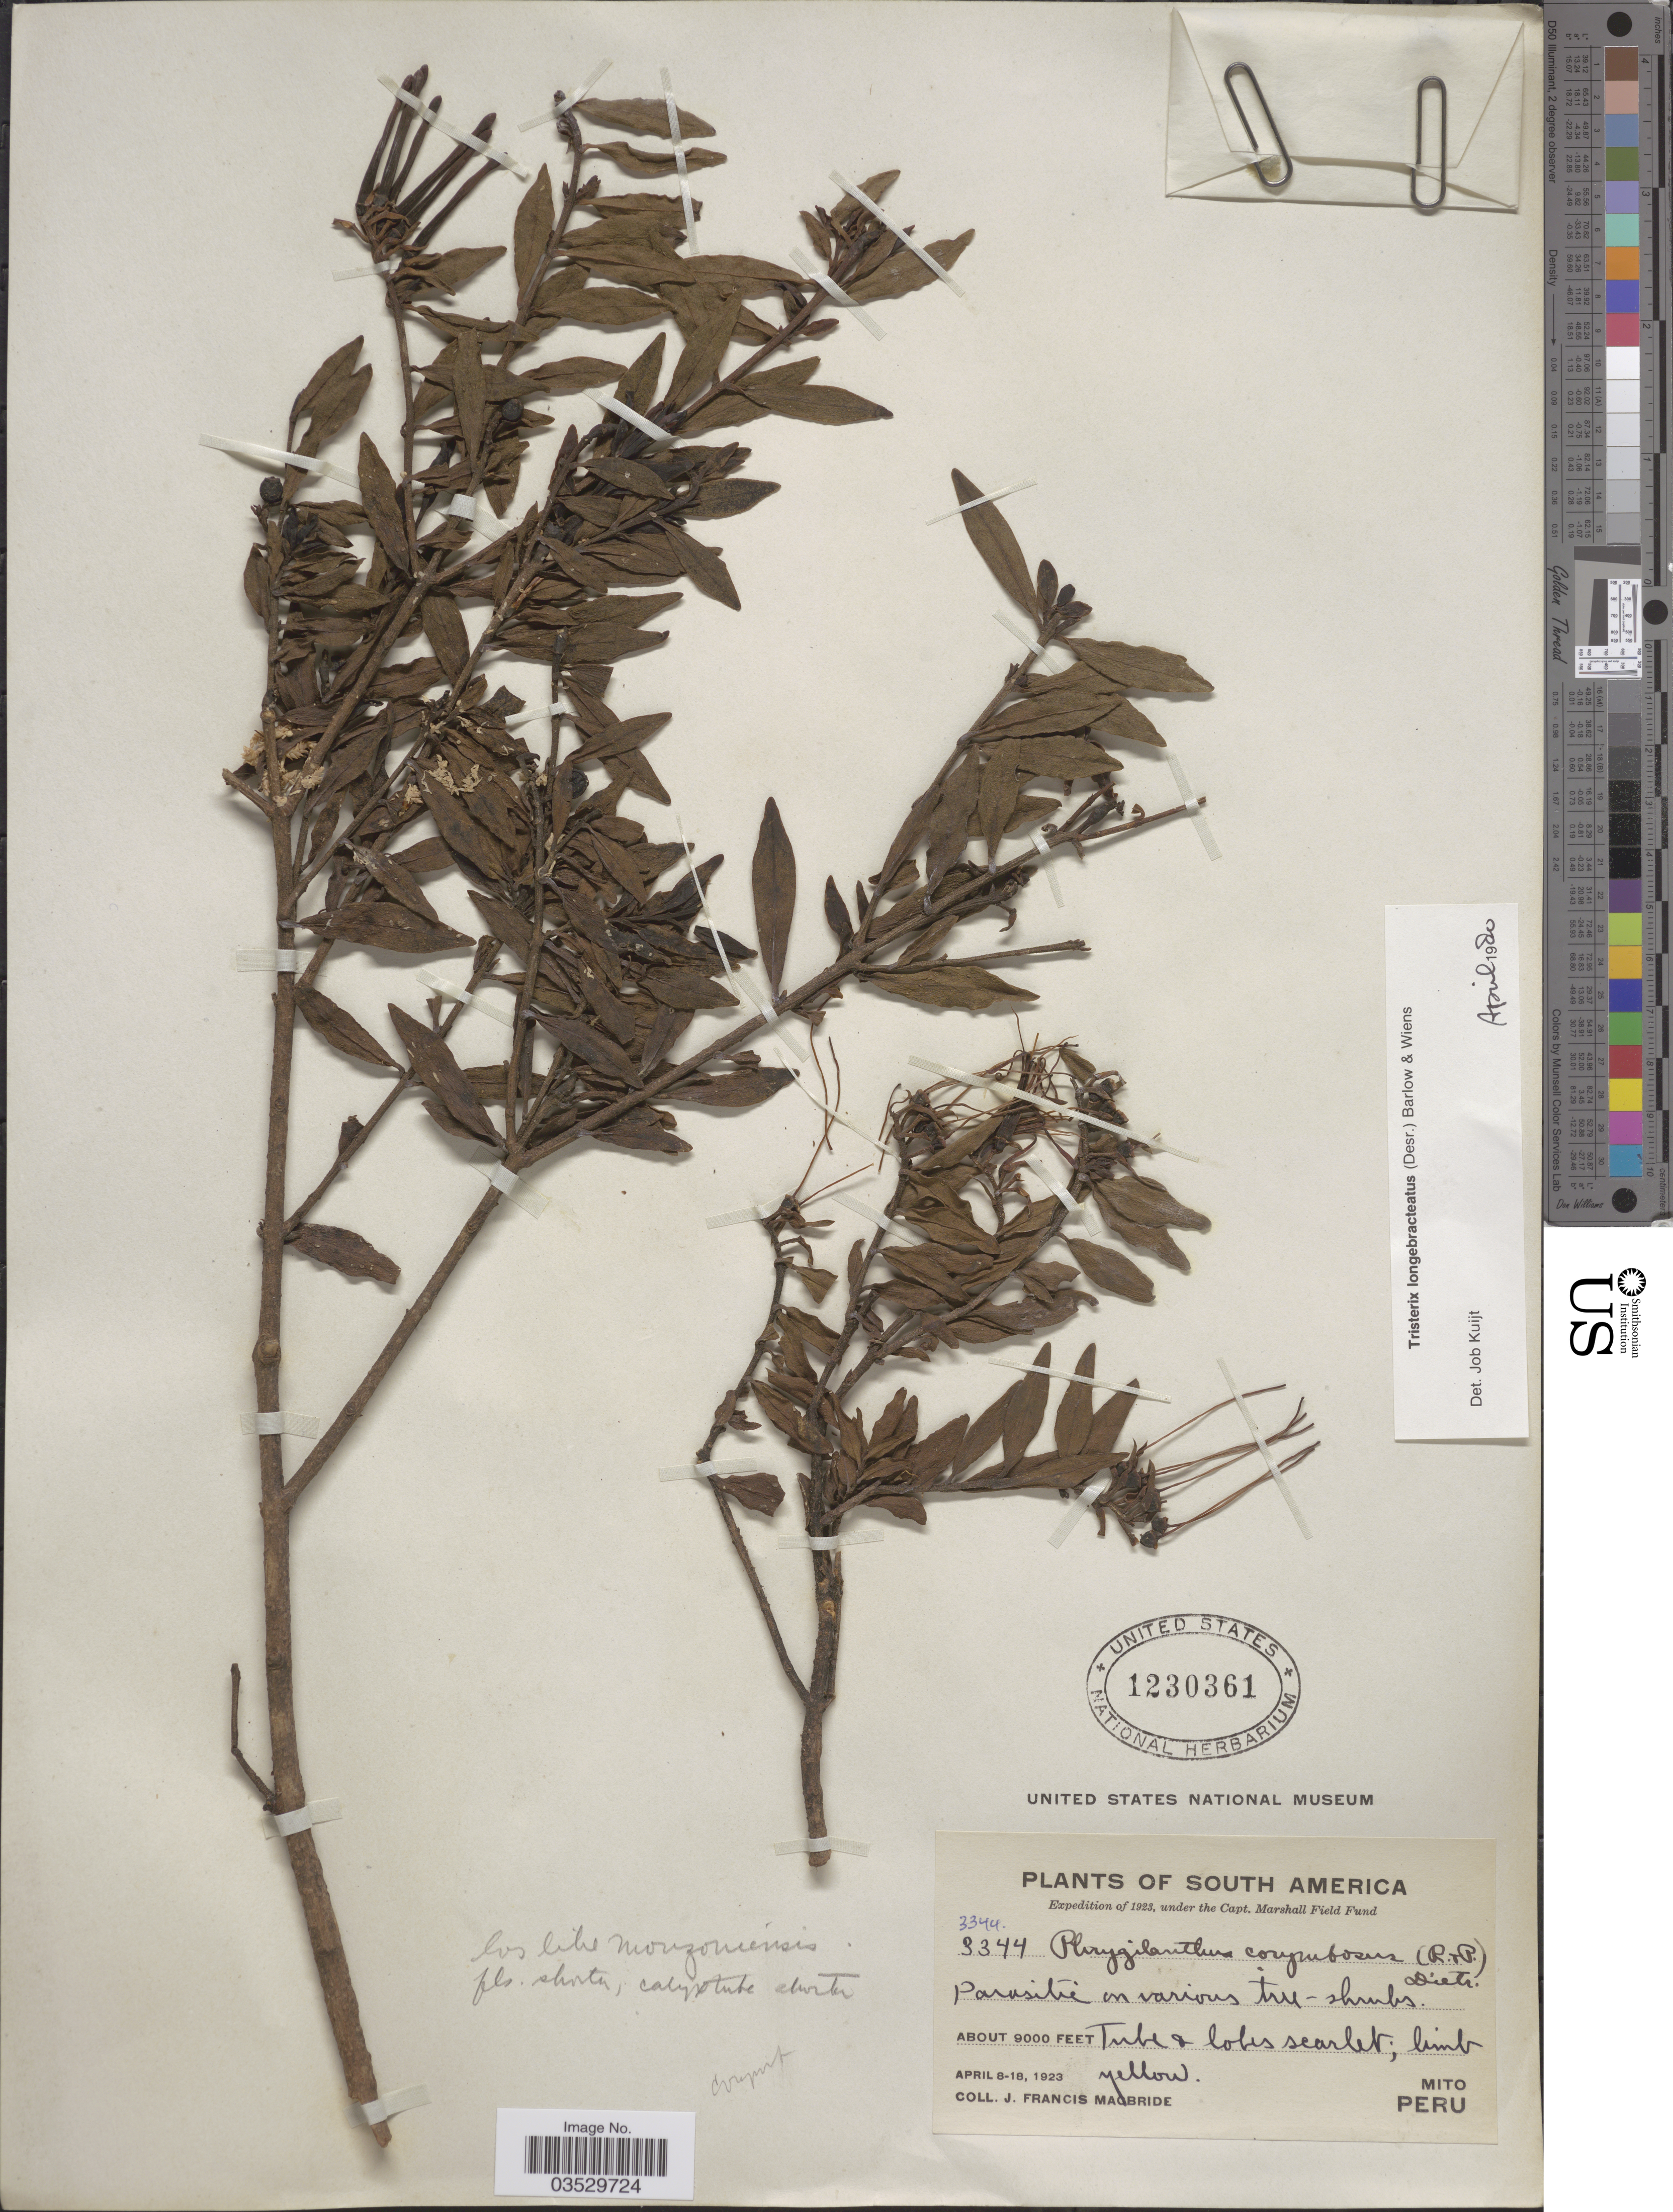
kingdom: Plantae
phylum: Tracheophyta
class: Magnoliopsida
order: Santalales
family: Loranthaceae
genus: Tristerix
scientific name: Tristerix longebracteatus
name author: (Desr.) Bart. & Wiens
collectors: J. F. Macbride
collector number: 3344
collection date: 1923-04-08/1923-04-18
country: Peru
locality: Mito.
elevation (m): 2743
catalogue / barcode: US 1230361